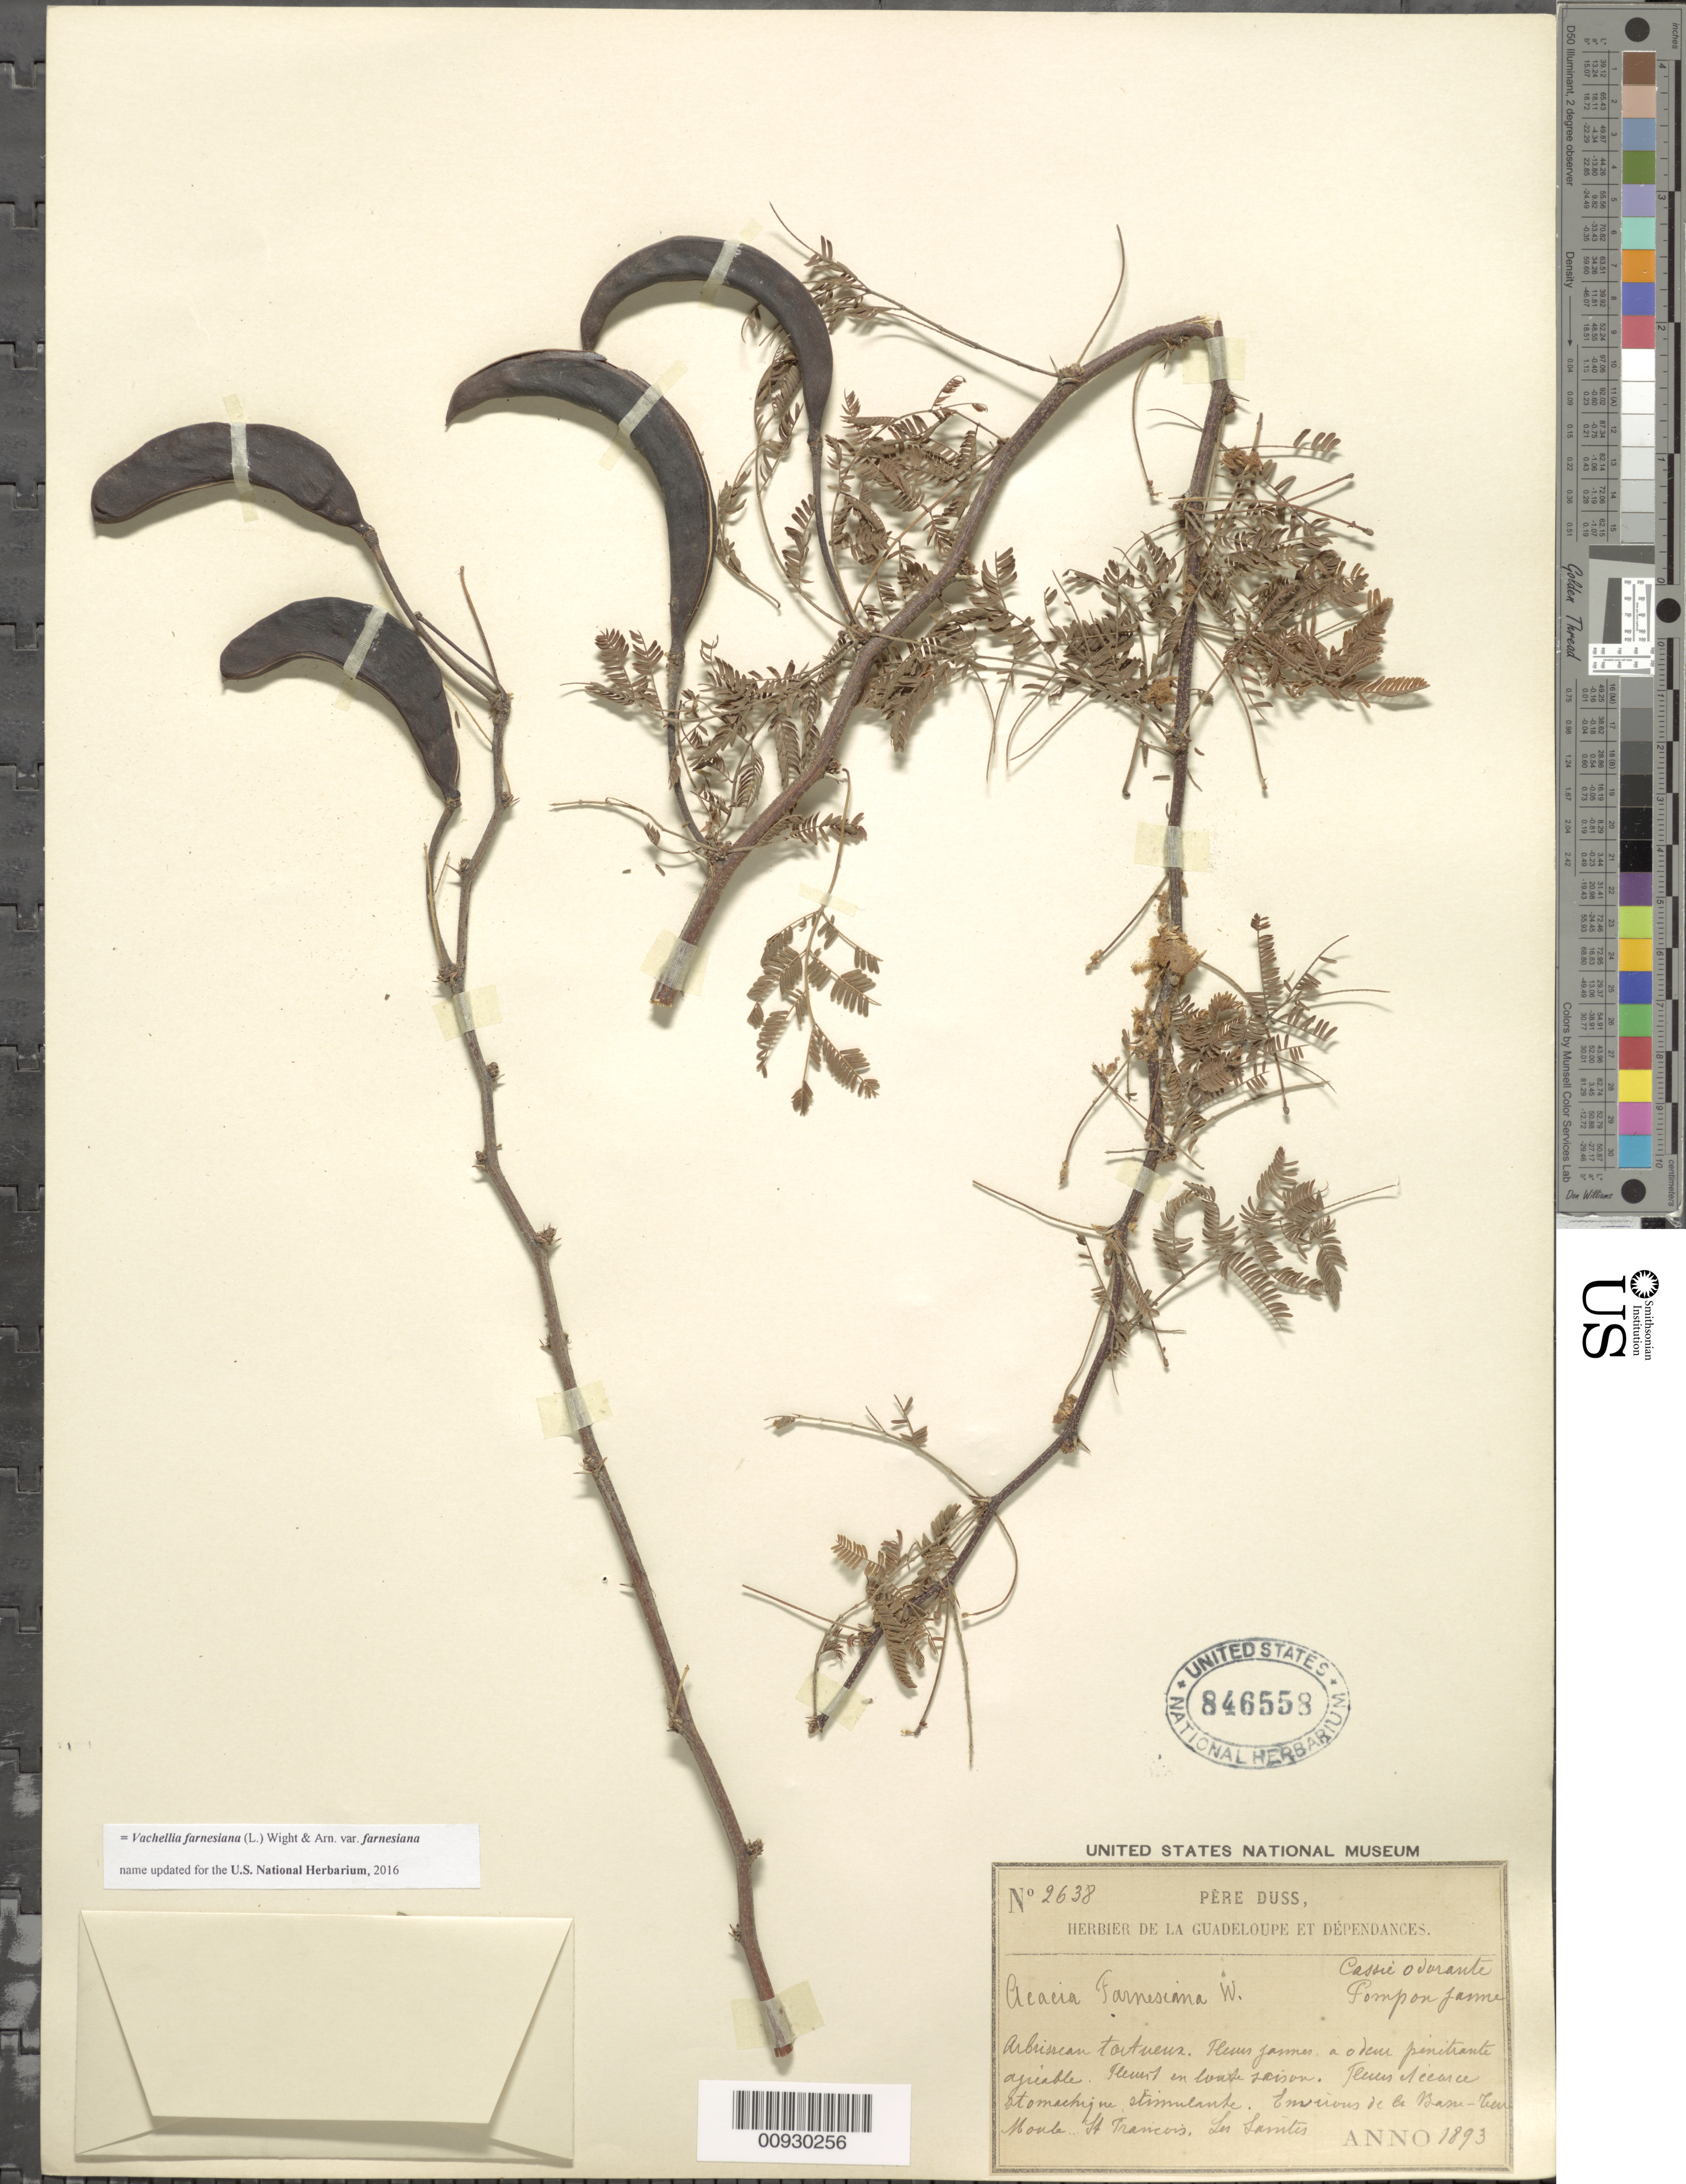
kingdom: Plantae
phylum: Tracheophyta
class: Magnoliopsida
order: Fabales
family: Fabaceae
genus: Vachellia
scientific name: Vachellia farnesiana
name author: (L.) Wight & Arn.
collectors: Père Duss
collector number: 2638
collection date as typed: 1893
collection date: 1893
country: Guadeloupe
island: Basse Terre [Guadeloupe]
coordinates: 0 N, 0 E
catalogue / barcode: US 846558